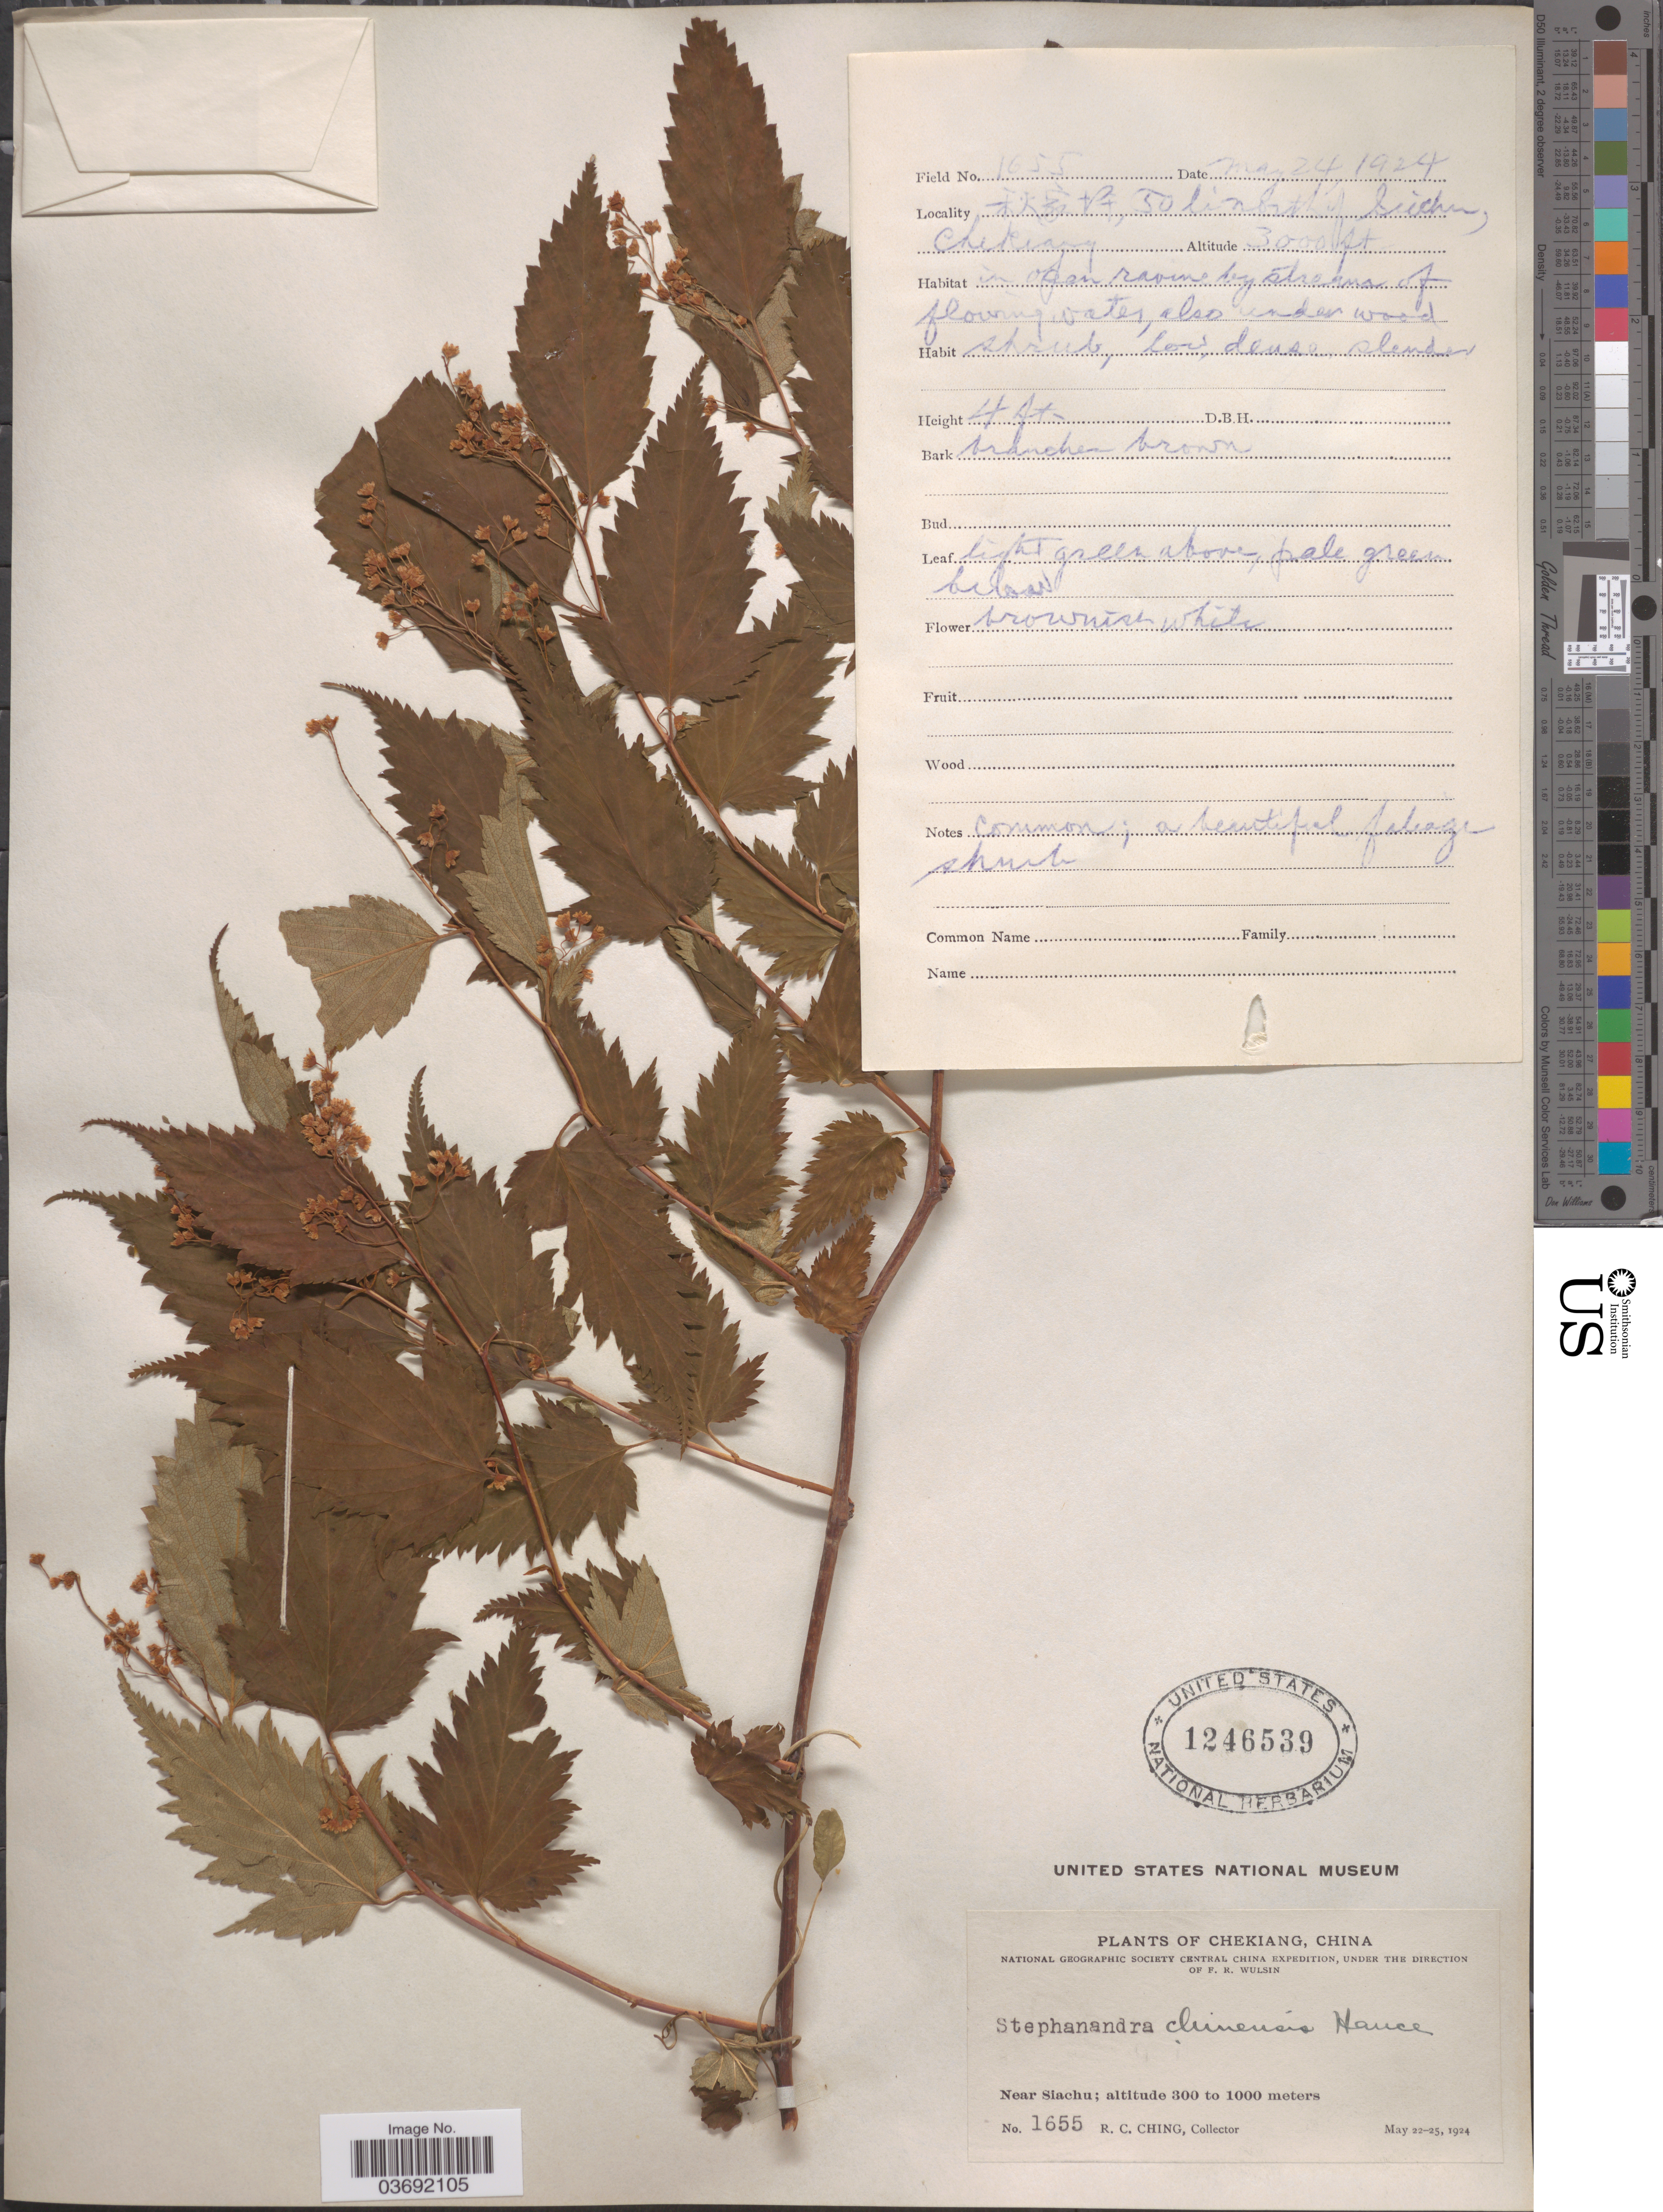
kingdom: Plantae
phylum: Tracheophyta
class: Magnoliopsida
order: Rosales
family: Rosaceae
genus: Neillia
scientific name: Neillia hanceana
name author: (Kuntze) S.H. Oh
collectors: R. C. Ching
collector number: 1655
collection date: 1924-05-24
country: China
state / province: Zhejiang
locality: Chekiang. Near Siachu. X, 50 li north of Siechu [interpreted].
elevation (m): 914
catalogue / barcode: US 1246539